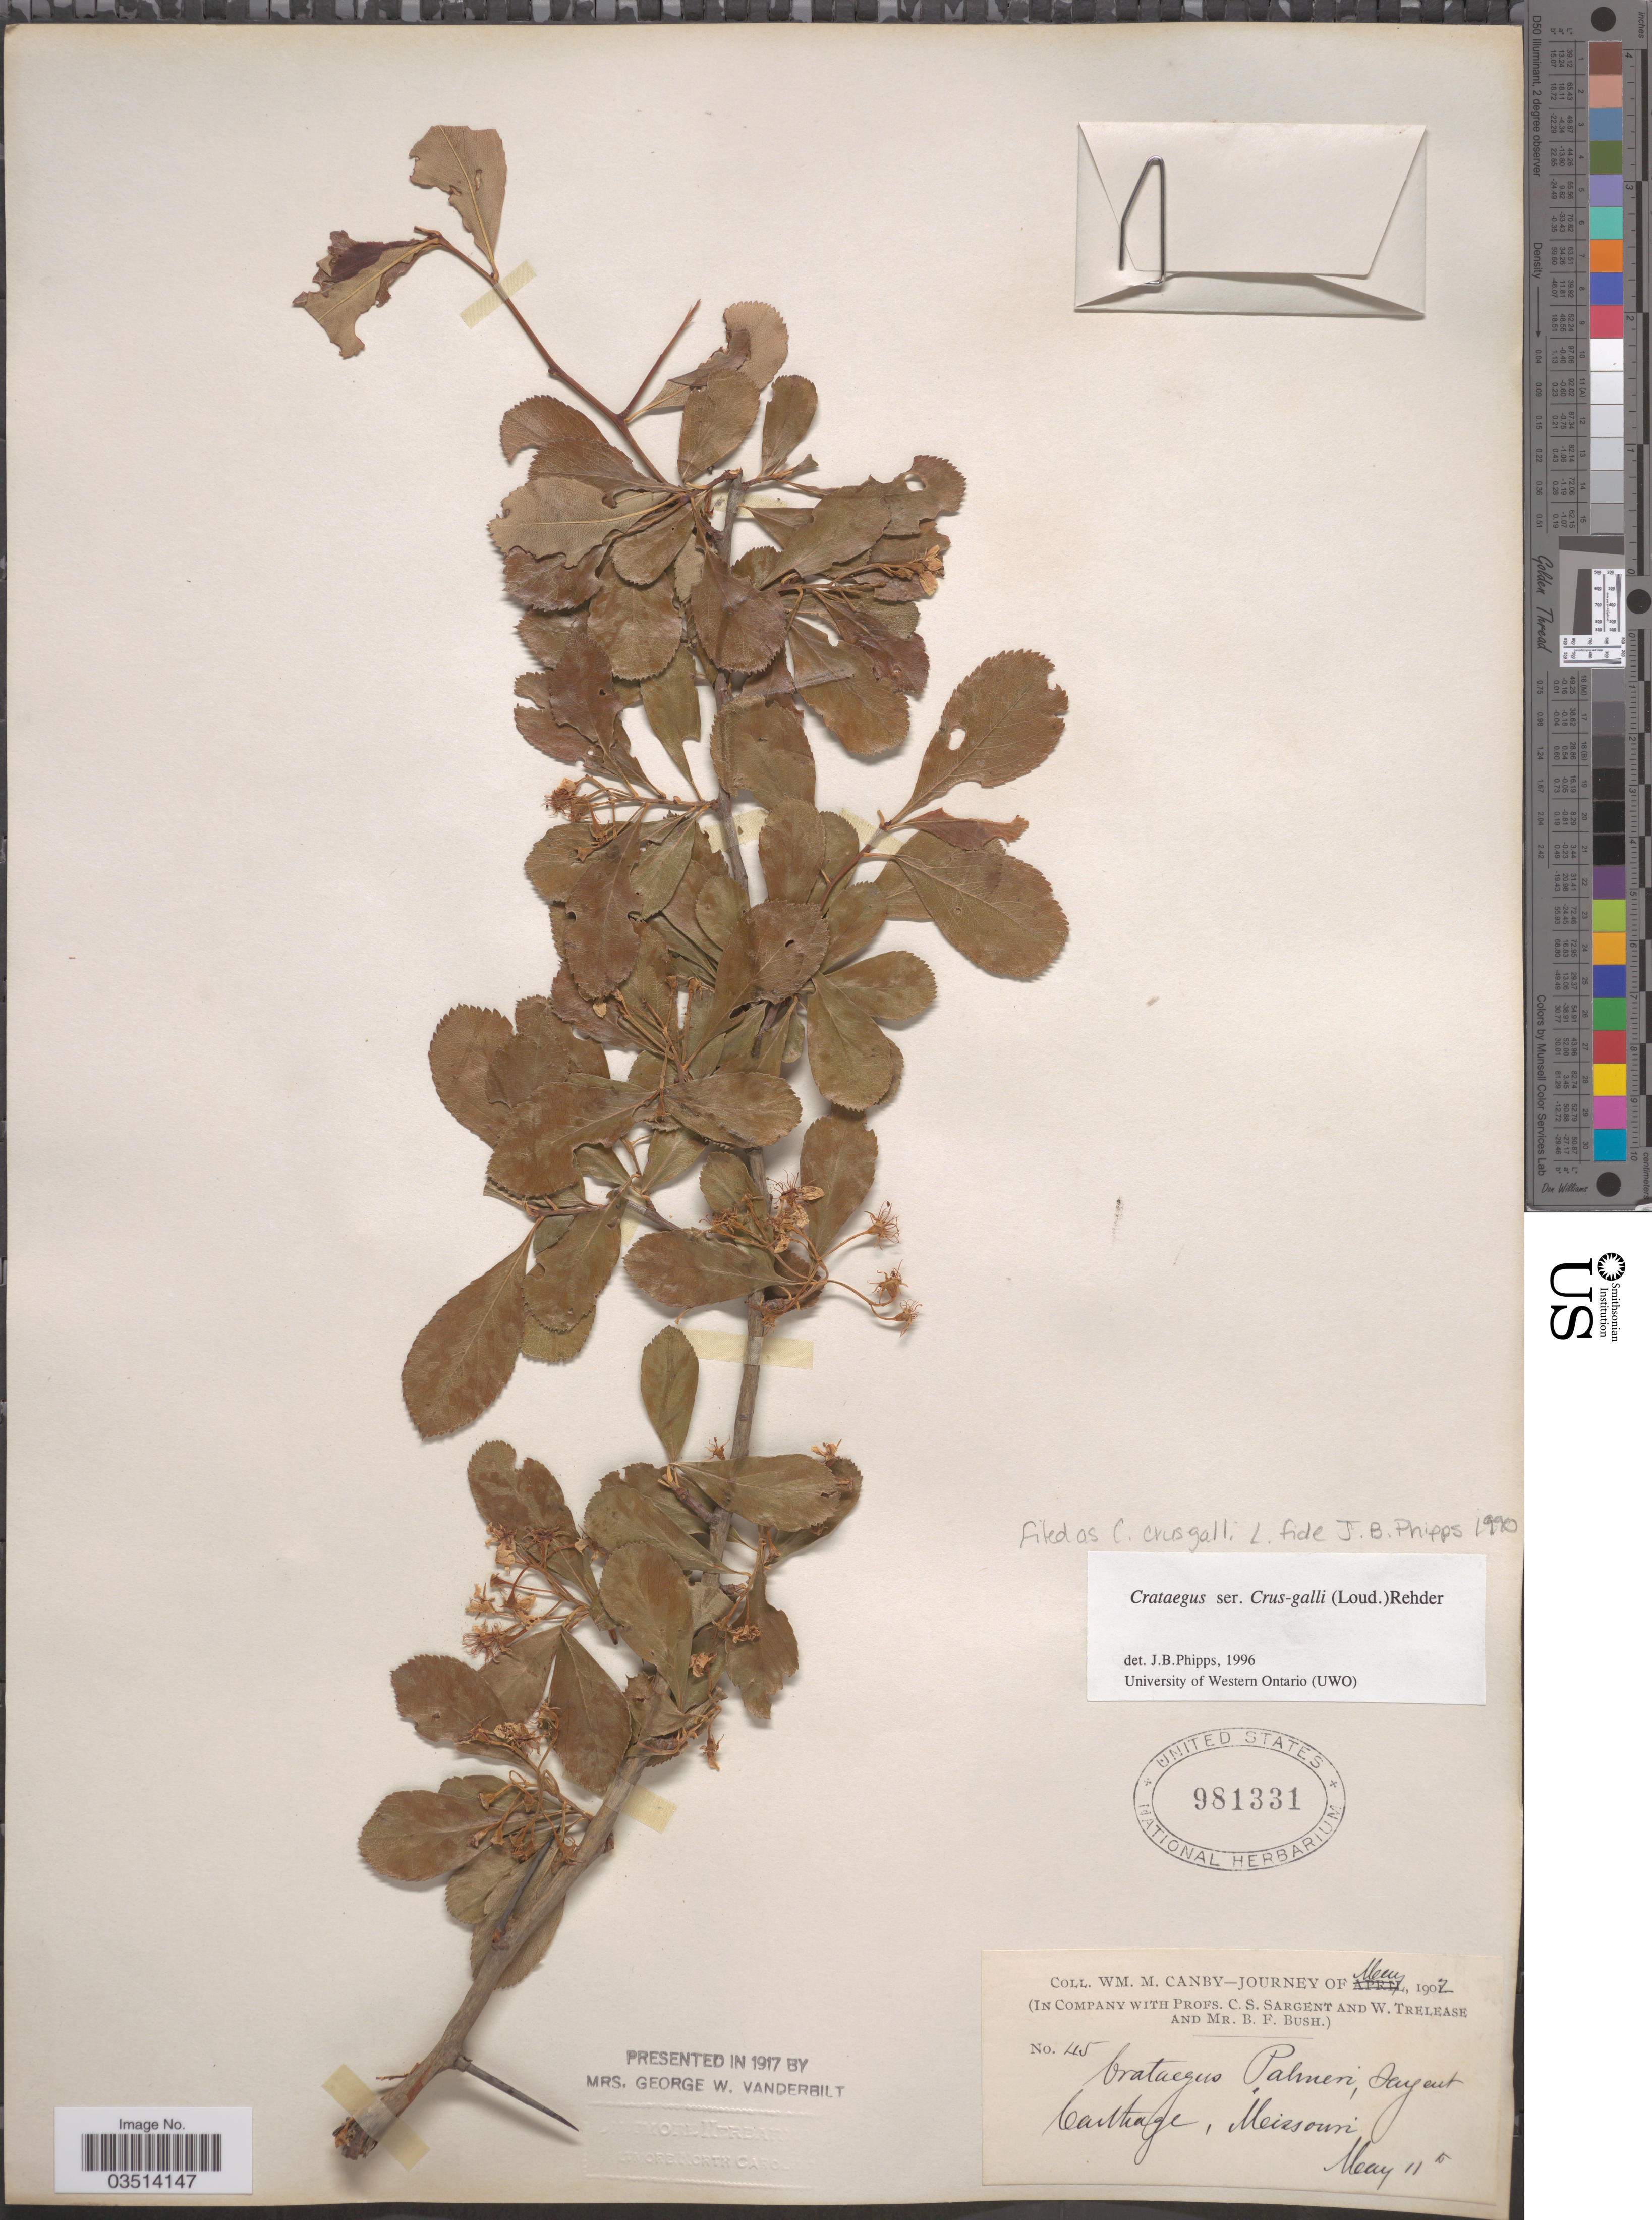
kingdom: Plantae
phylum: Tracheophyta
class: Magnoliopsida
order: Rosales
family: Rosaceae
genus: Crataegus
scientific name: Crataegus crus-galli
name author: L.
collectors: W. M. Canby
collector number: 45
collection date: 1902-05-11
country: United States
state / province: Missouri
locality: Carthage.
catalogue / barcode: US 981331